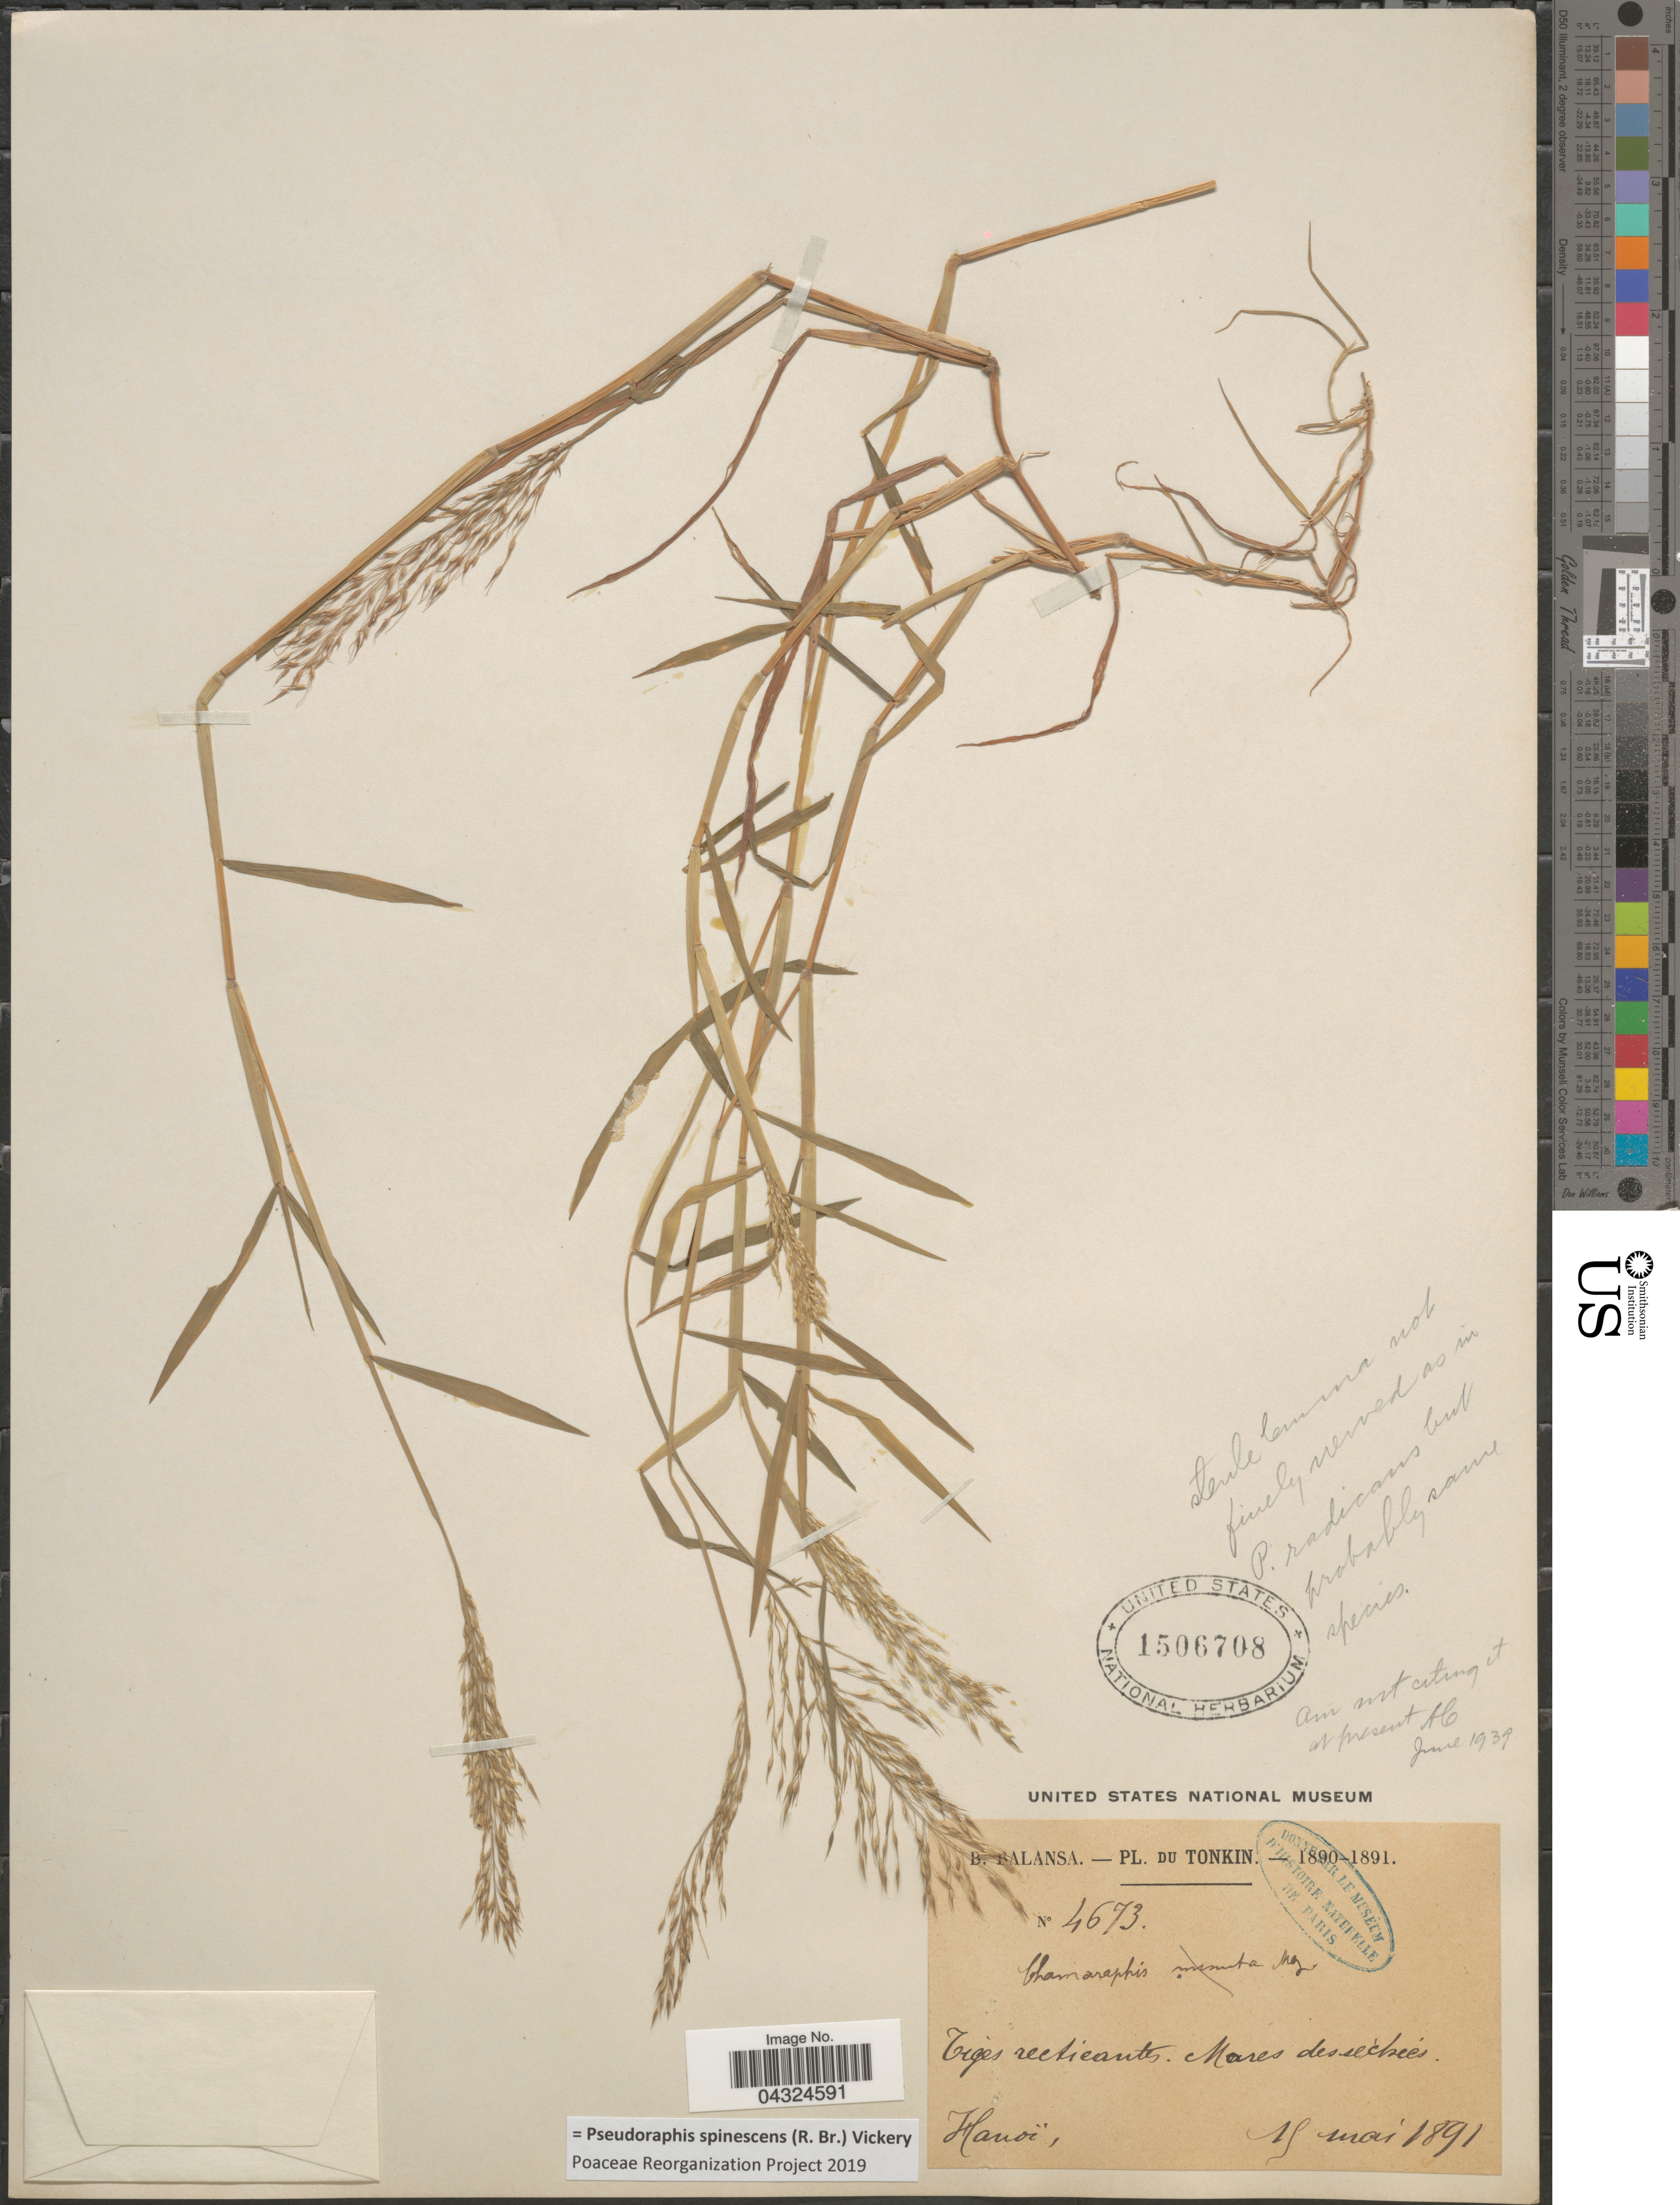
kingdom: Plantae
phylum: Tracheophyta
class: Liliopsida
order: Poales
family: Poaceae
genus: Pseudoraphis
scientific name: Pseudoraphis spinescens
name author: (R. Br.) Vickery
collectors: B. Balansa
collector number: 4673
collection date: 1891-05-15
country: Vietnam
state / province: Ha Noi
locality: Tonkin. Hanoï.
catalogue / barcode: US 1506708